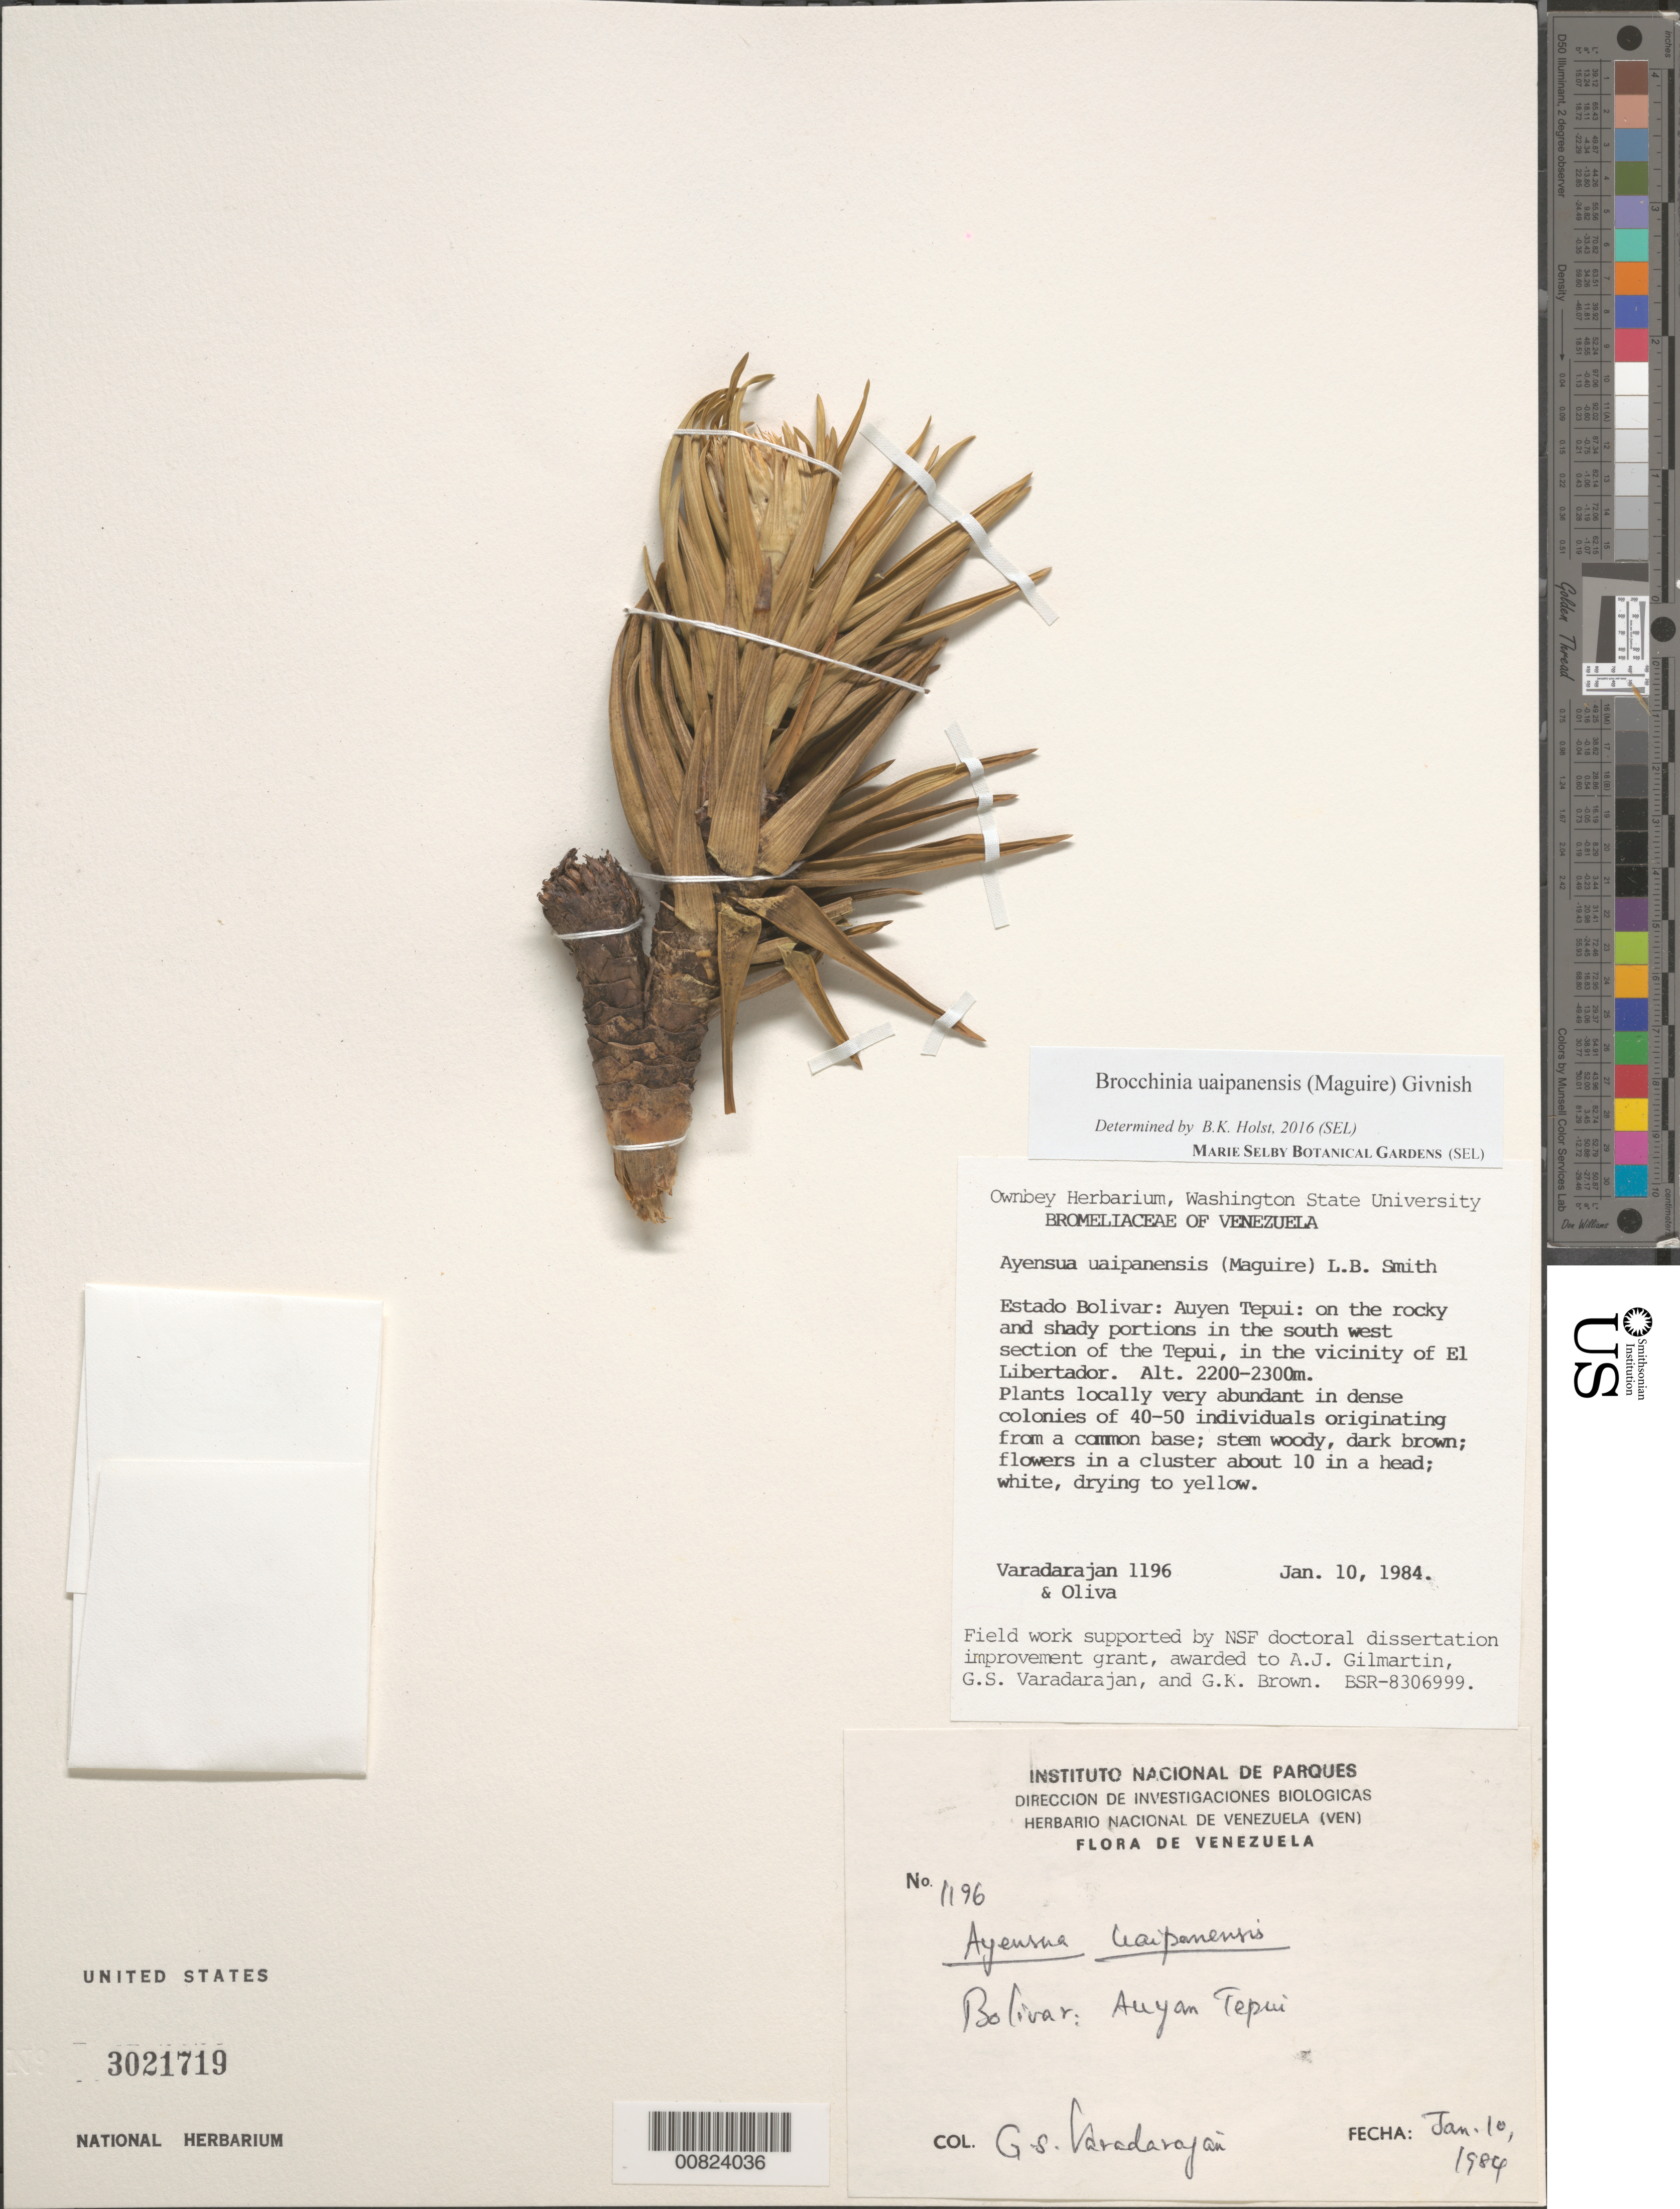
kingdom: Plantae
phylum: Tracheophyta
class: Liliopsida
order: Poales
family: Bromeliaceae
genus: Brocchinia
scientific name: Brocchinia uaipanensis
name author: (Maguire) Givnish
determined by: Holst, Bruce K.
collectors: G. S. Varadarajan & -. Oliva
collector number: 1196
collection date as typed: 10-Jan-84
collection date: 1984-01-10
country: Venezuela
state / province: Bolívar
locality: Auyan-tepuí, SW section of peak close to El Libertador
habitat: Rocky and shady portions in the SW section of the tepui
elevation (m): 2200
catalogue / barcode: US 3021719